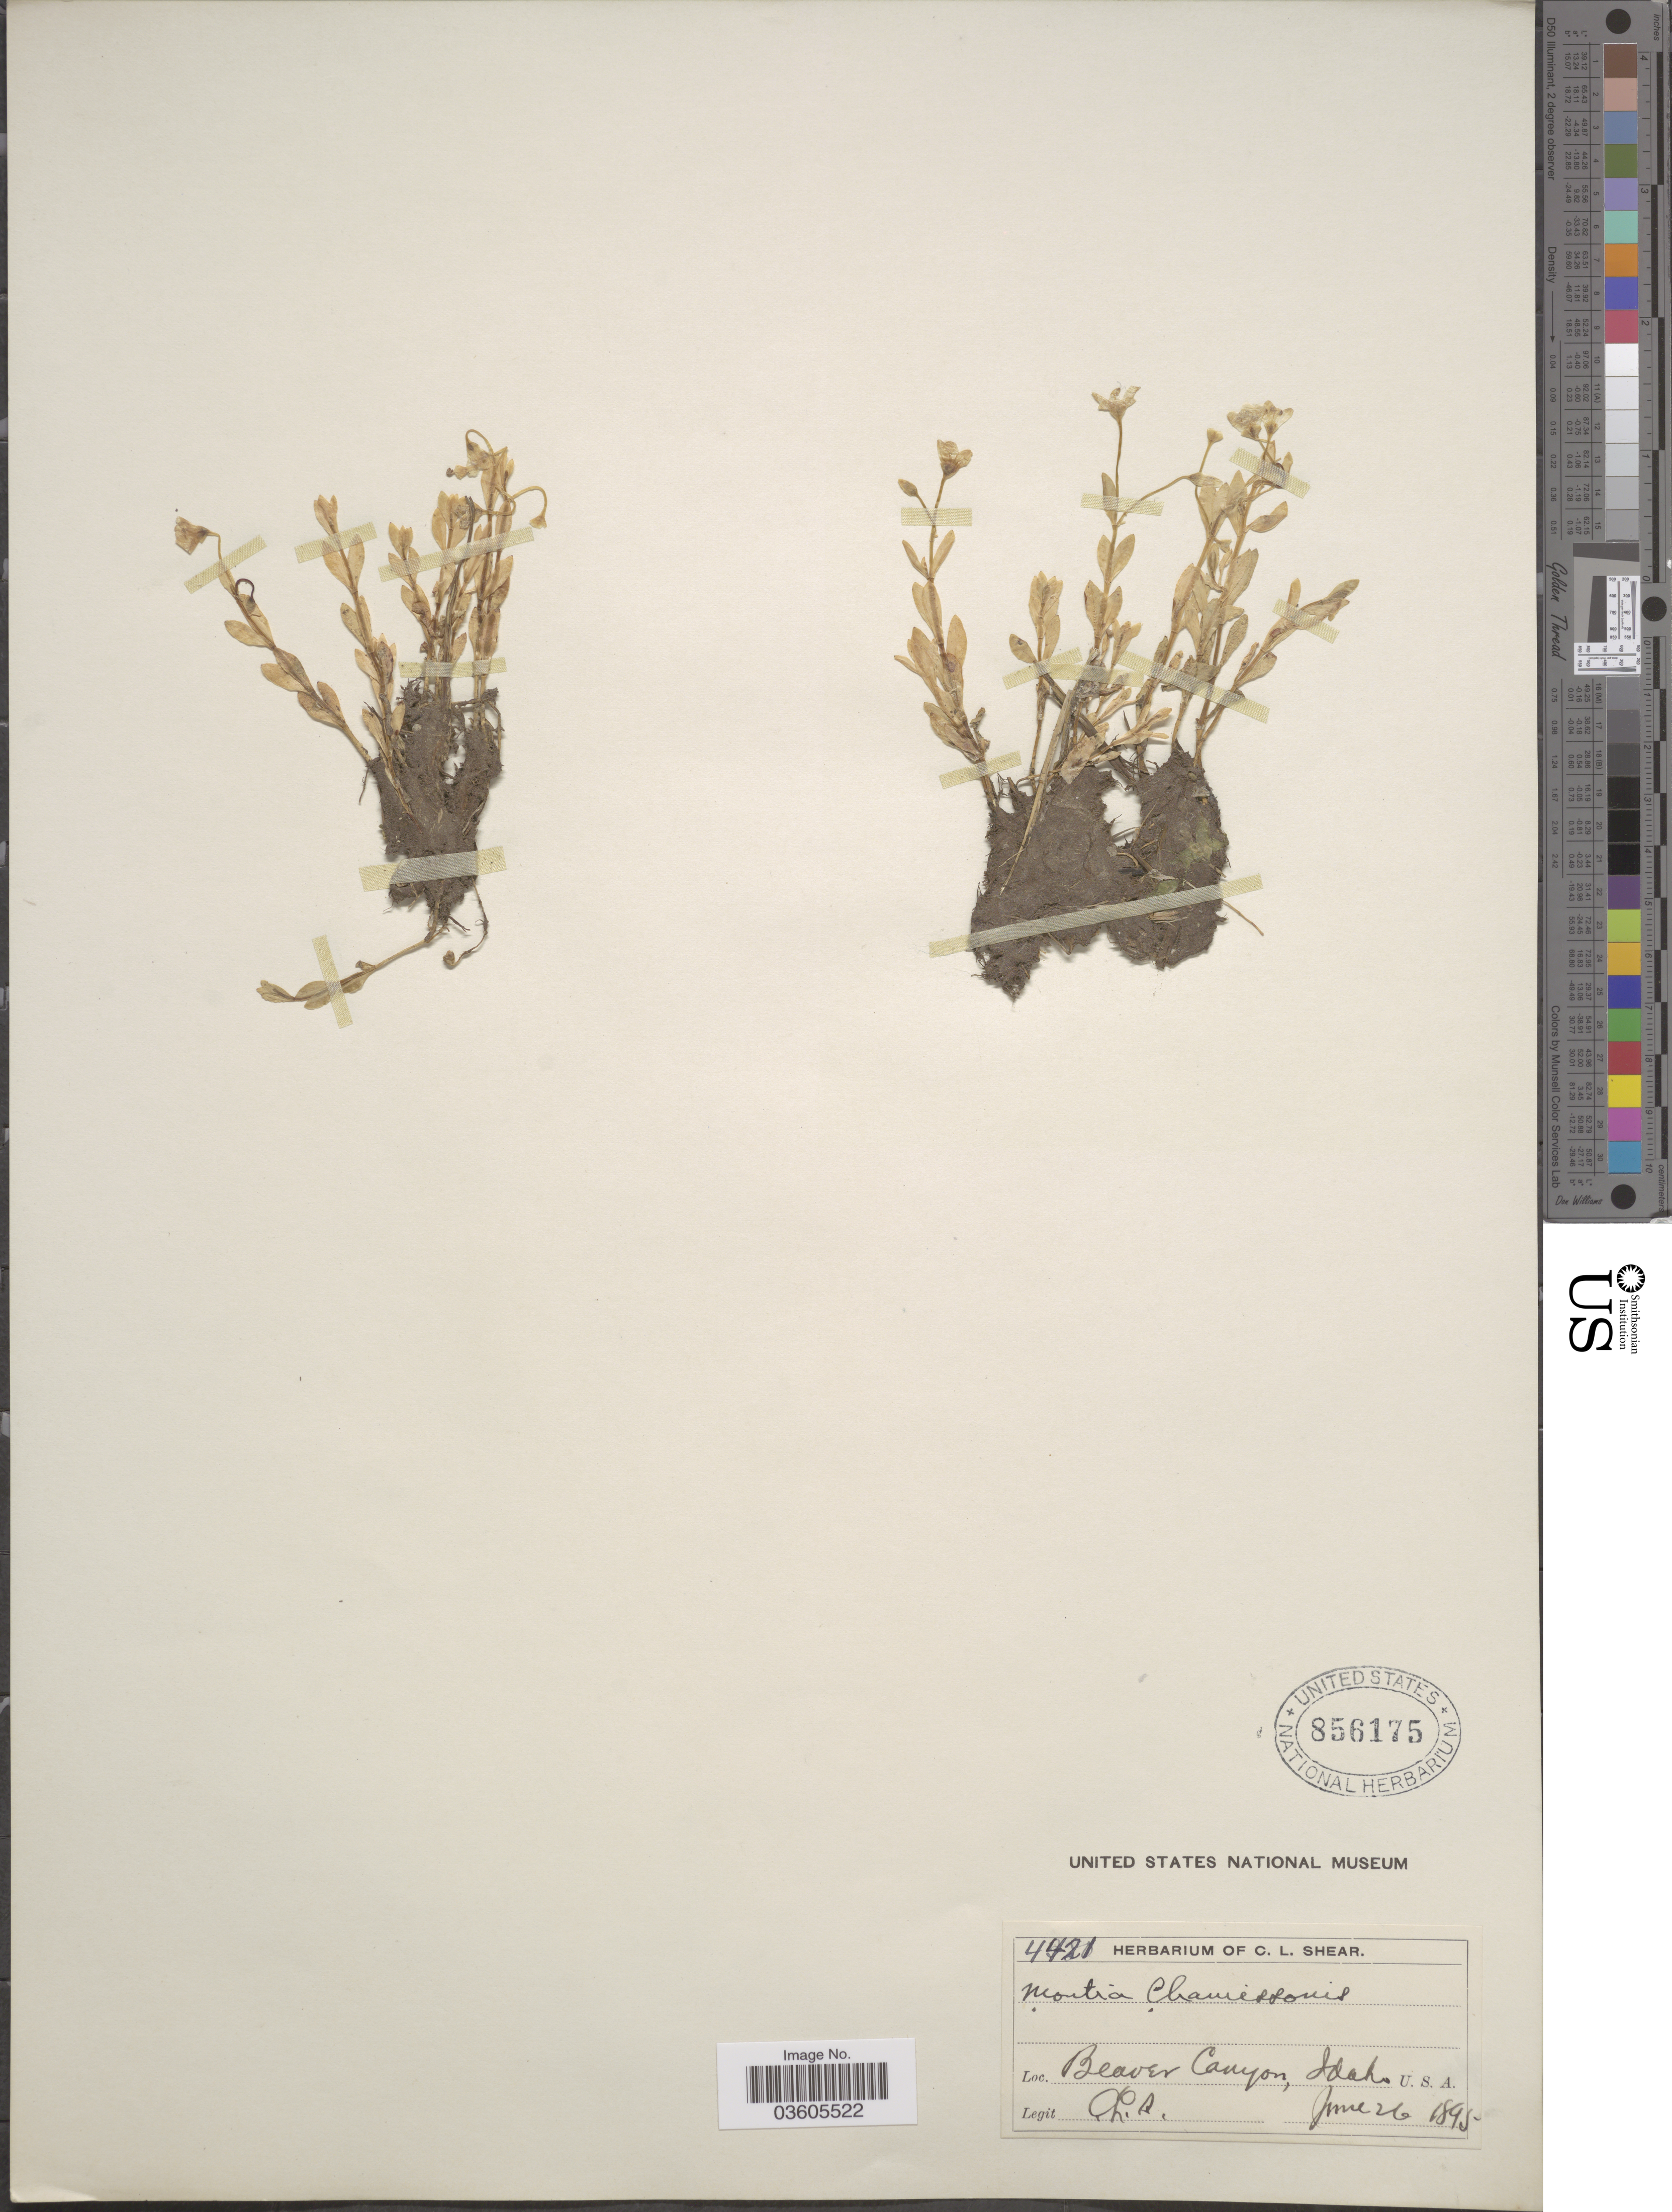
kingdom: Plantae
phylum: Tracheophyta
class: Magnoliopsida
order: Caryophyllales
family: Montiaceae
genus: Montia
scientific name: Montia chamissoi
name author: (Ledeb. ex Spreng.) Greene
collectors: C. L. Shear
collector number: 4421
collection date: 1895-06-26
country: United States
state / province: Idaho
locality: Beaver Canyon.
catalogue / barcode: US 856175